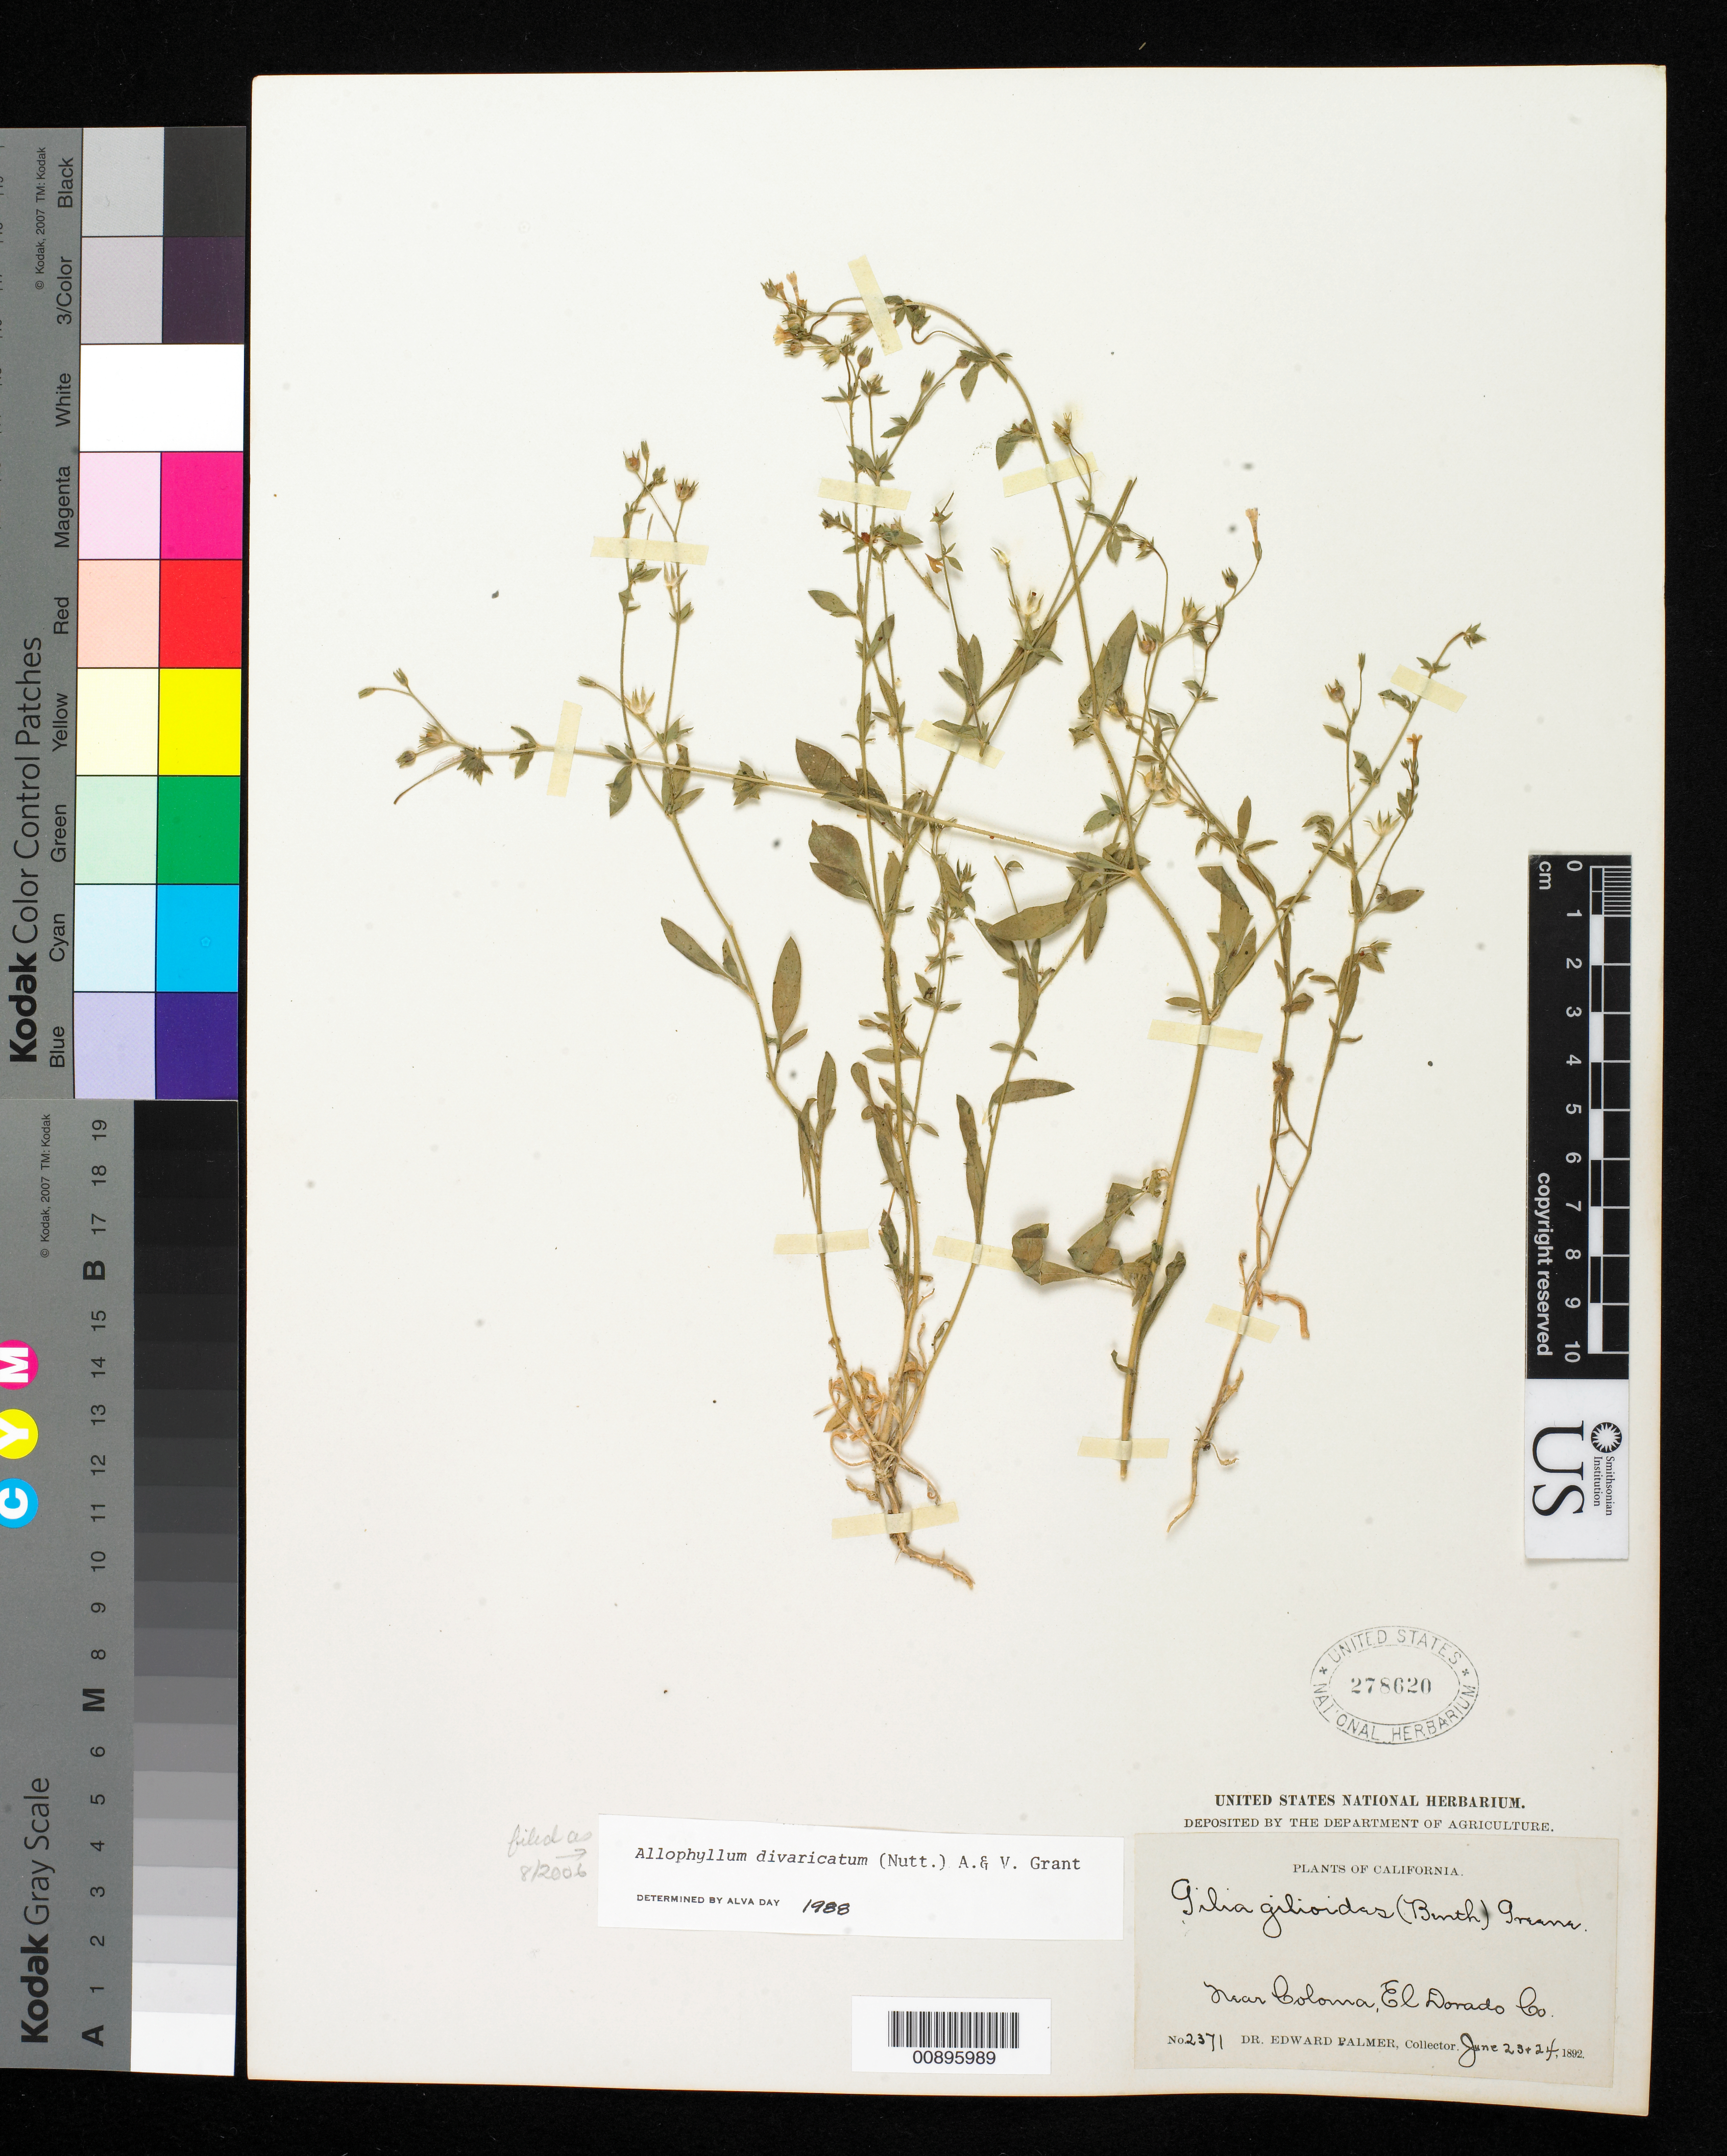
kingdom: Plantae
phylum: Tracheophyta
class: Magnoliopsida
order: Ericales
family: Polemoniaceae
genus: Allophyllum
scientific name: Allophyllum divaricatum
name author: (Nutt.) A.D. Grant & V.E. Grant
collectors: E. Palmer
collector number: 2371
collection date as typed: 23 Jun 1892 to 24 Jun 1892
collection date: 1892-06-23/1892-06-24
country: United States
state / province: California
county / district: El Dorado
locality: Near Coloma, El Dorado County, California.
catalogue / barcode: US 278620